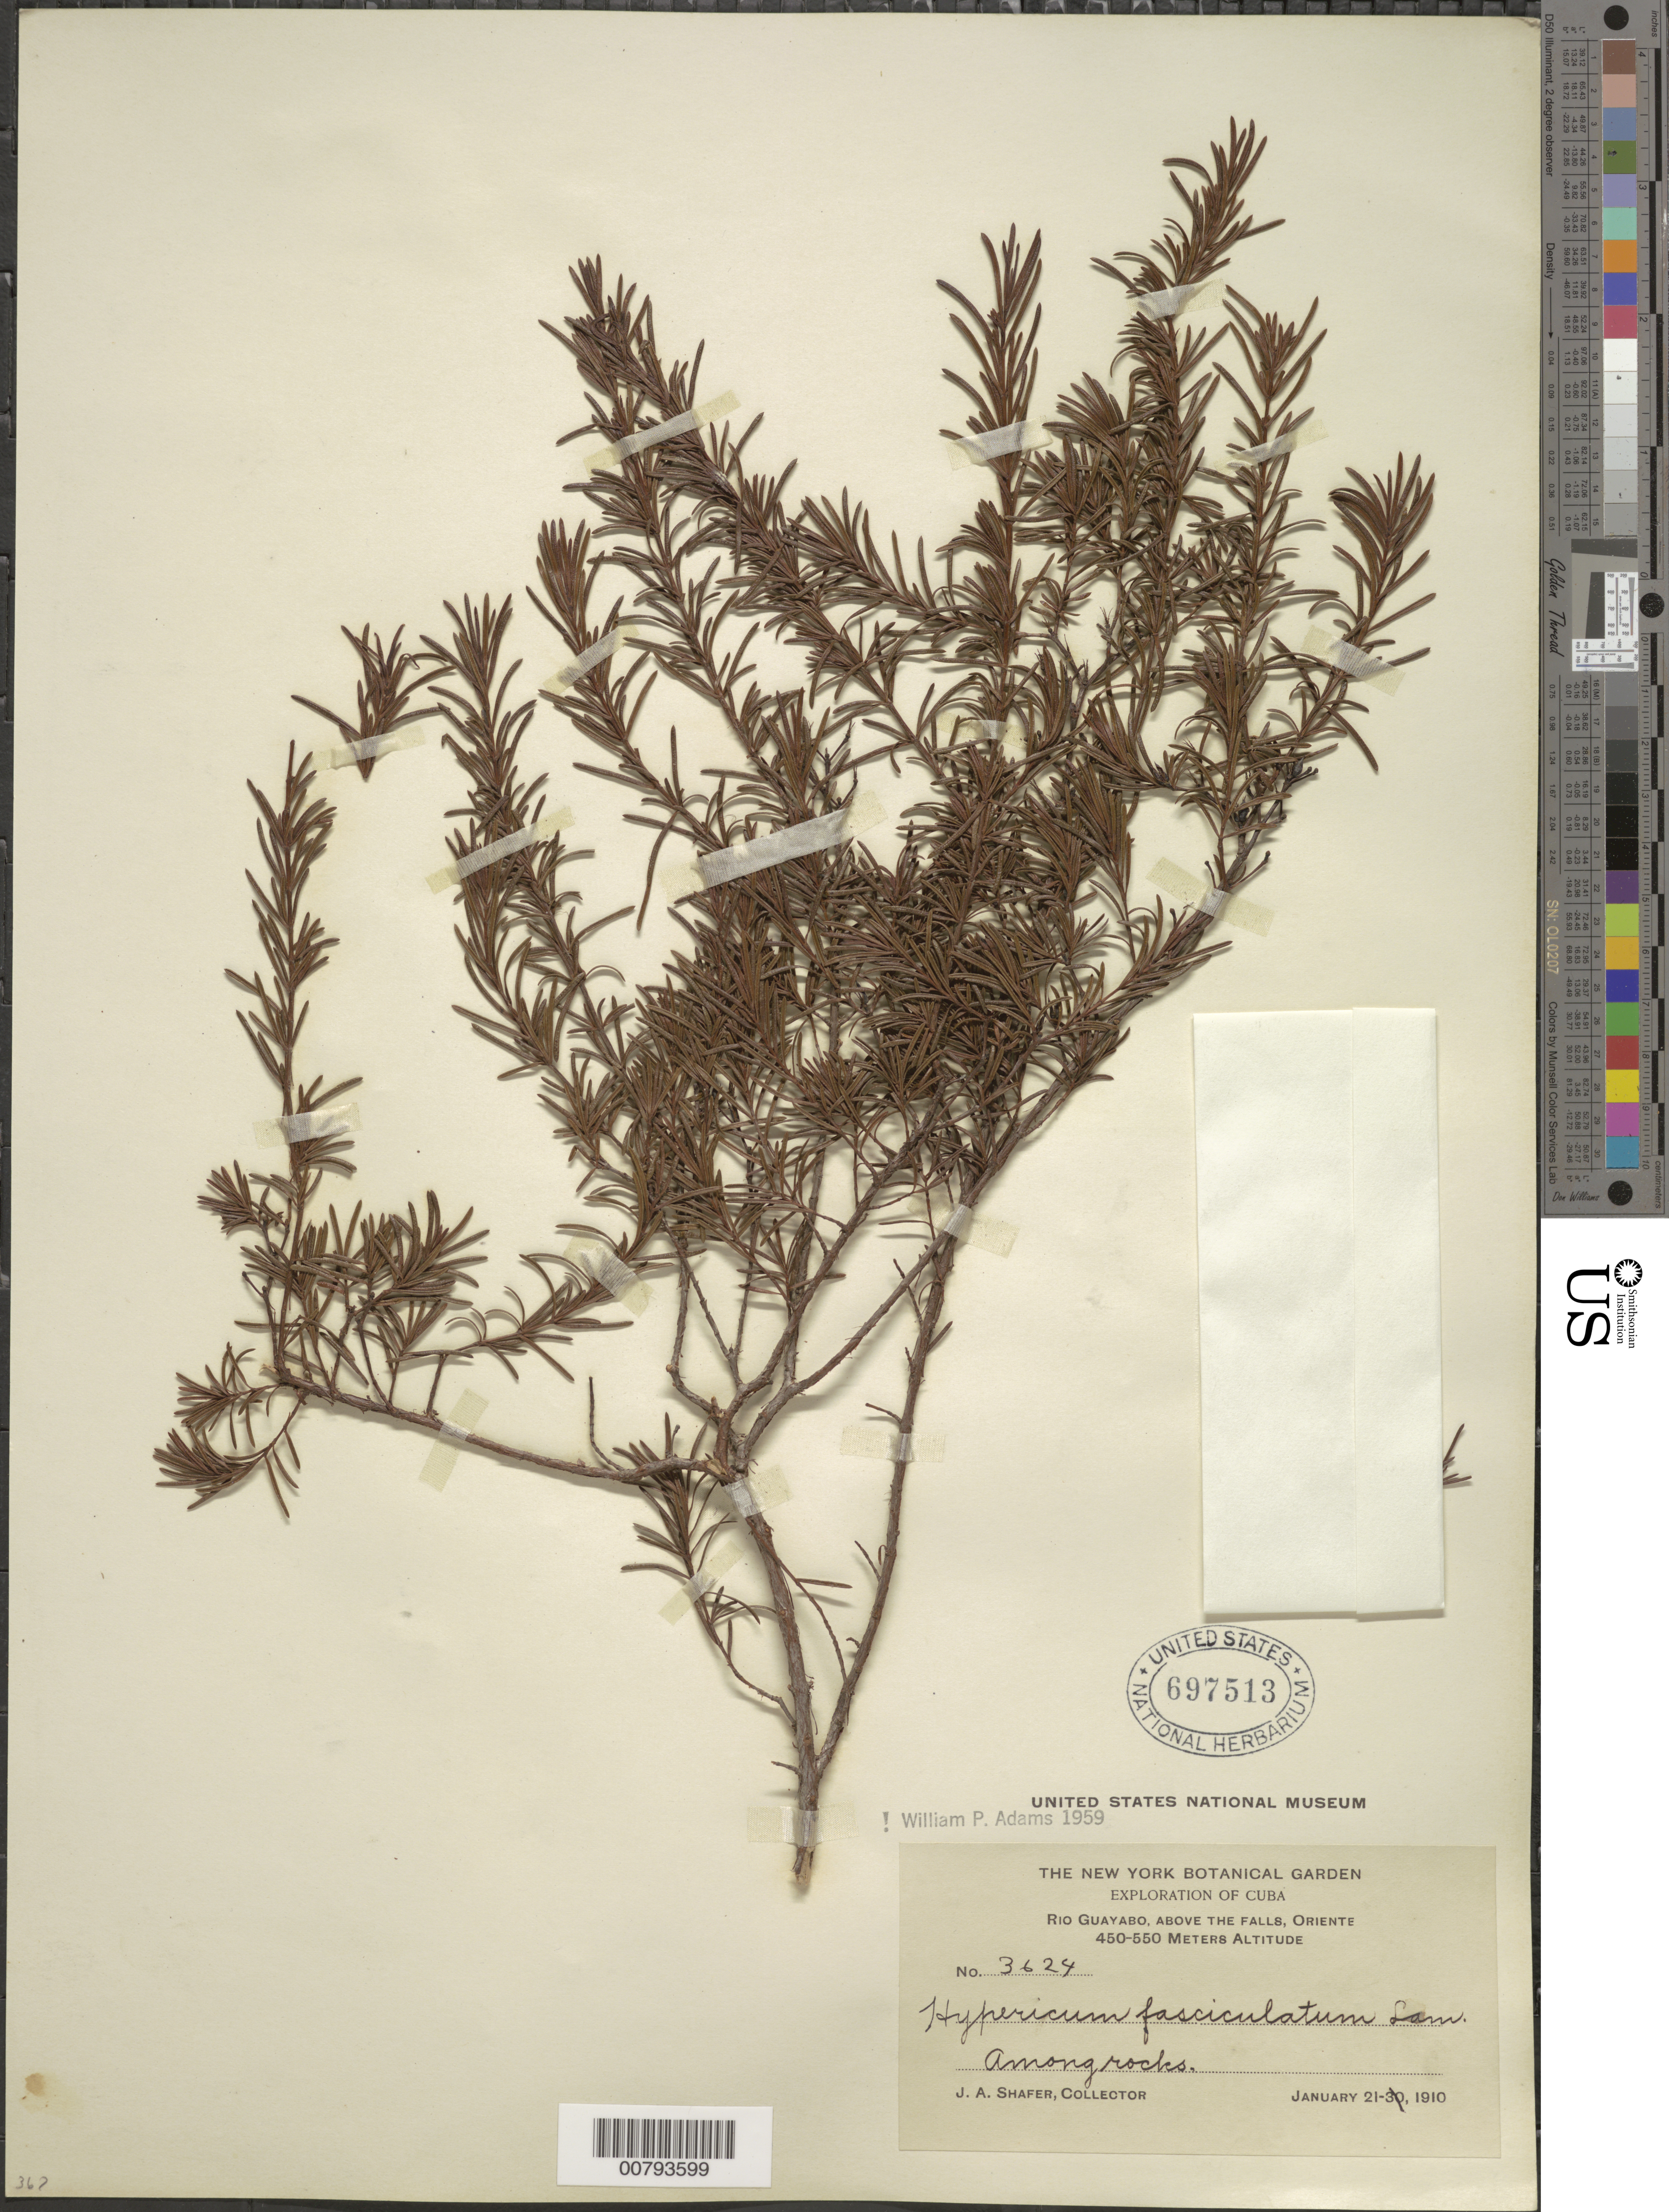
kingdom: Plantae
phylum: Tracheophyta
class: Magnoliopsida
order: Malpighiales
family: Hypericaceae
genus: Hypericum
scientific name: Hypericum fasciculatum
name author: Lam.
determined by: Adams, W. P.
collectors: J. A. Shafer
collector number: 3624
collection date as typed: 21 Jan 1910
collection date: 1910-01-21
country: Cuba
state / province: Oriente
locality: Rio Guayabo, above the Falls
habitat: Among rocks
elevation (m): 450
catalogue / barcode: US 697513